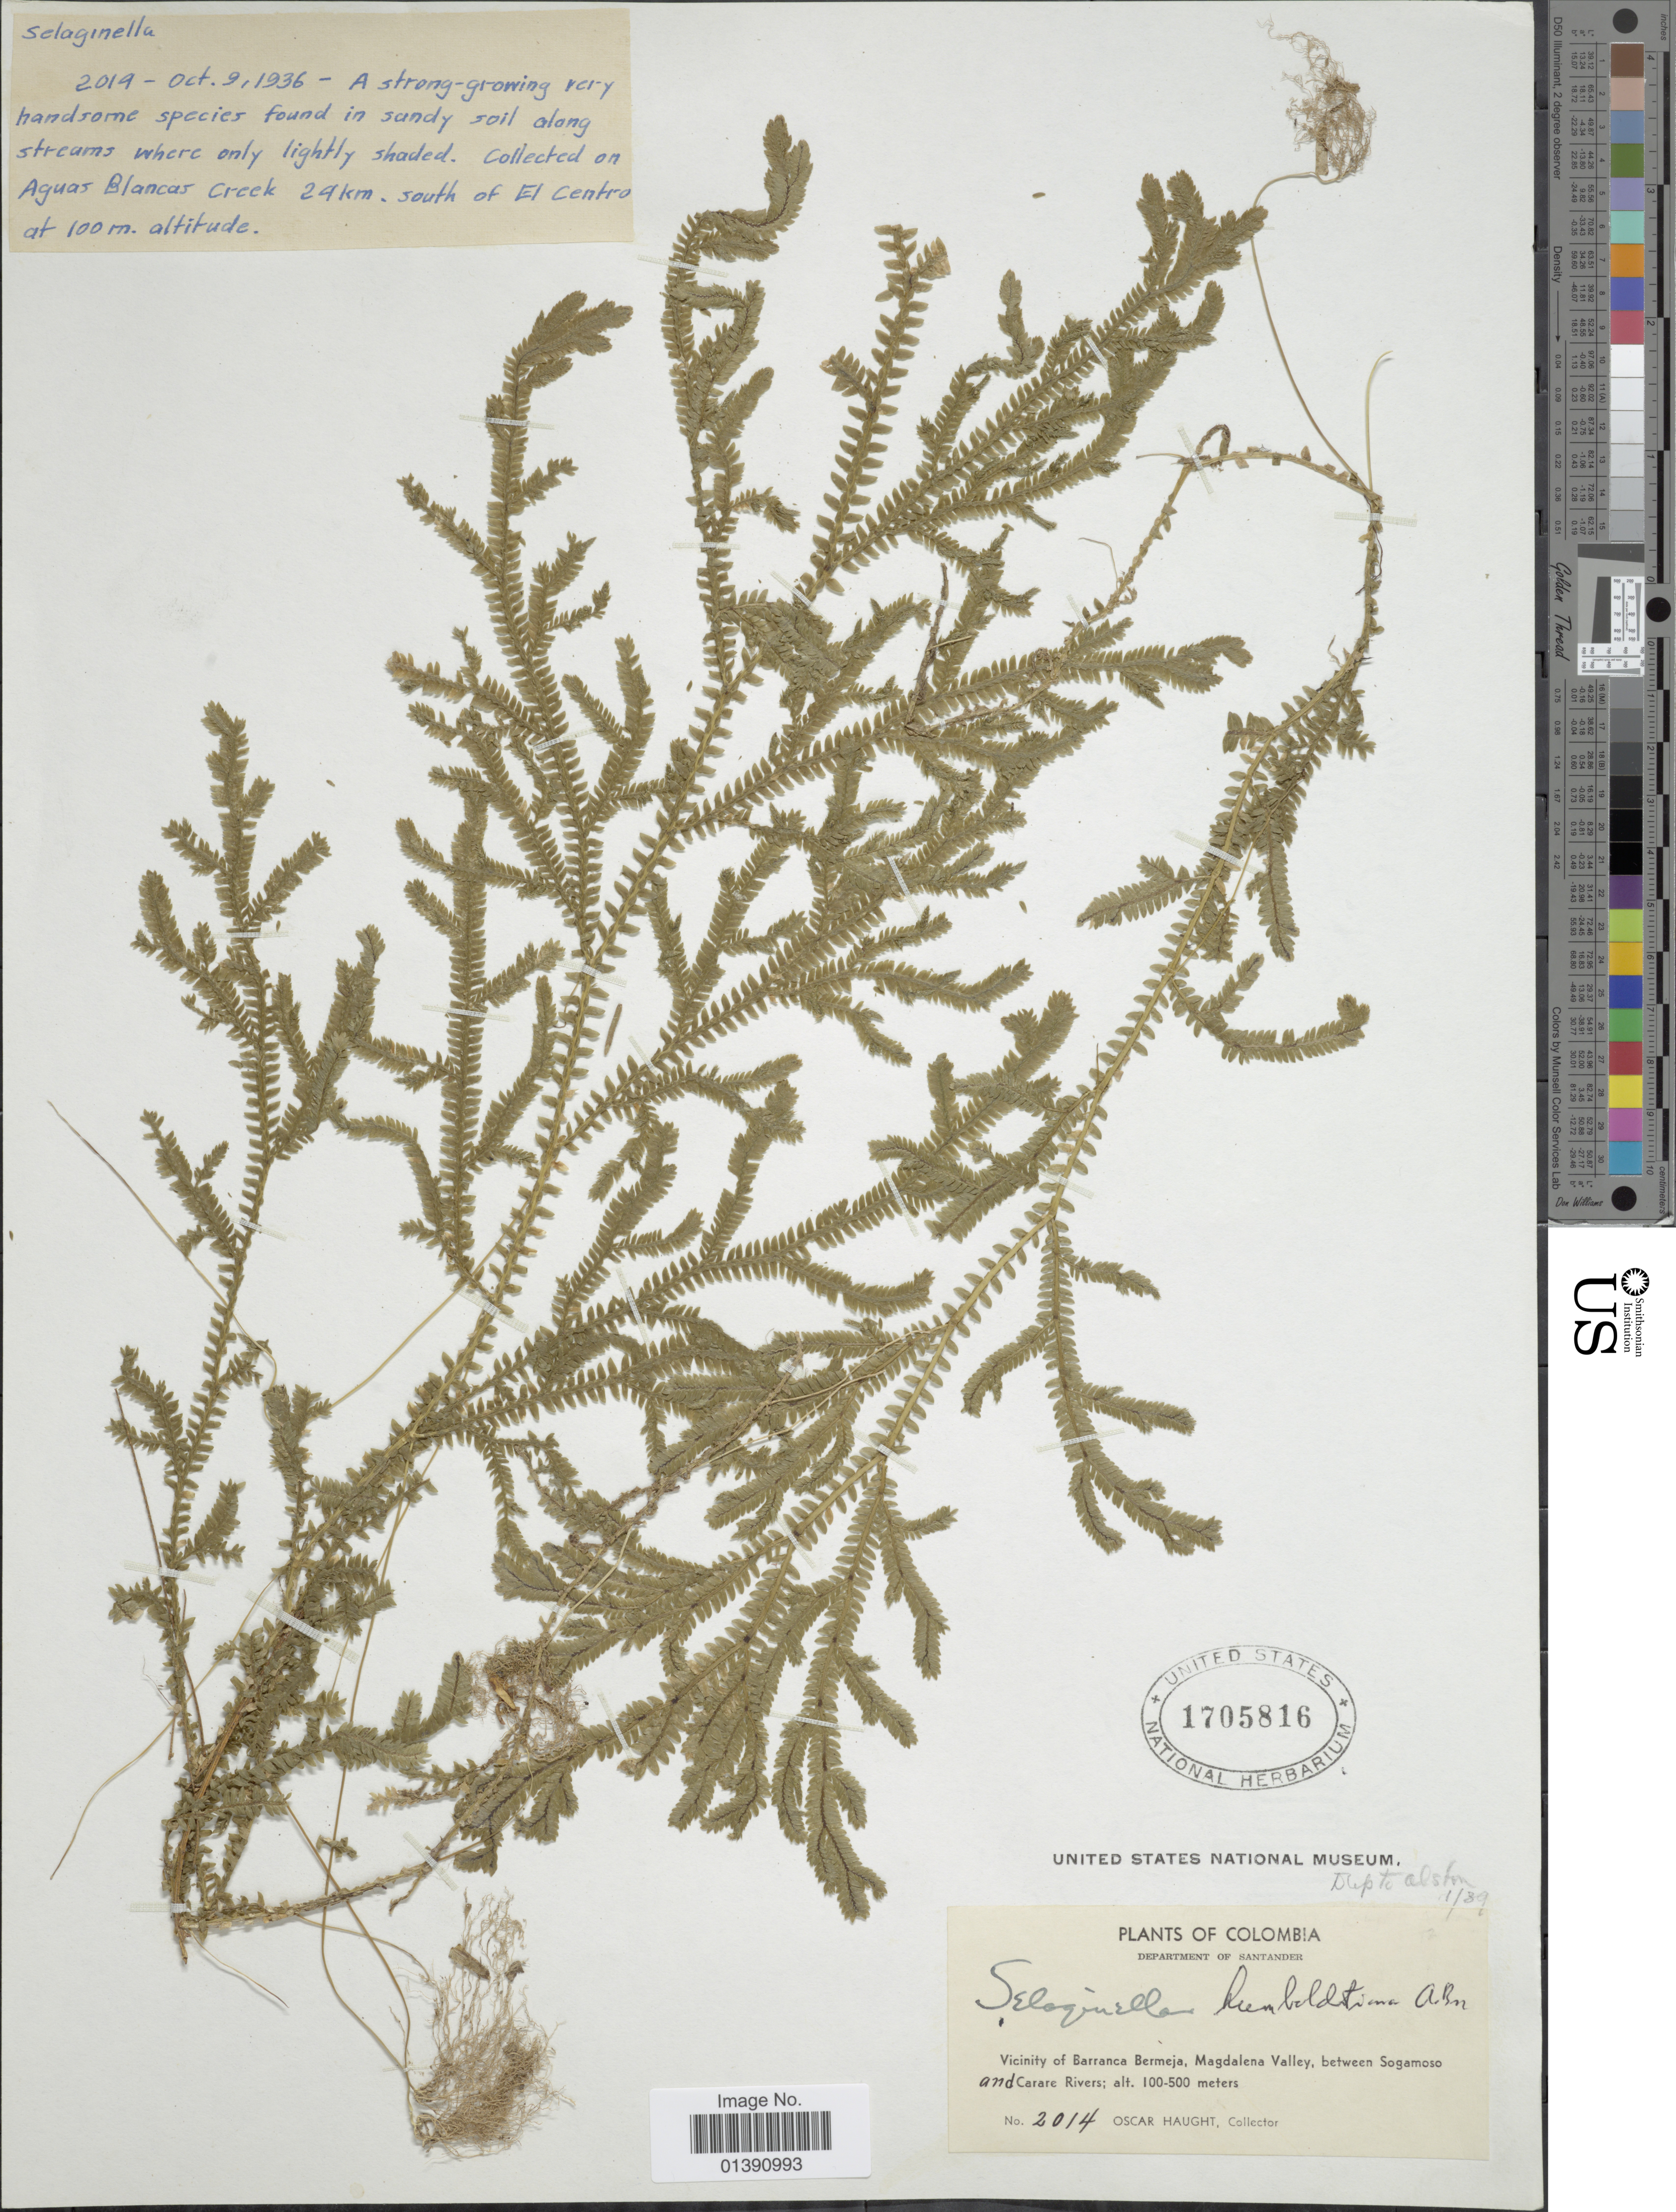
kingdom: Plantae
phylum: Tracheophyta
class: Lycopodiopsida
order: Selaginellales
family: Selaginellaceae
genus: Selaginella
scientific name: Selaginella humboldtiana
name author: A. Br.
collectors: O. L. Haught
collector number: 2014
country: Colombia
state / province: Santander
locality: Department of Santander, Vicinity of Barranca Bermeja, Magdalena Valley, between Sogamoso and Carare Rivers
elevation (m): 100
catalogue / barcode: US 1705816